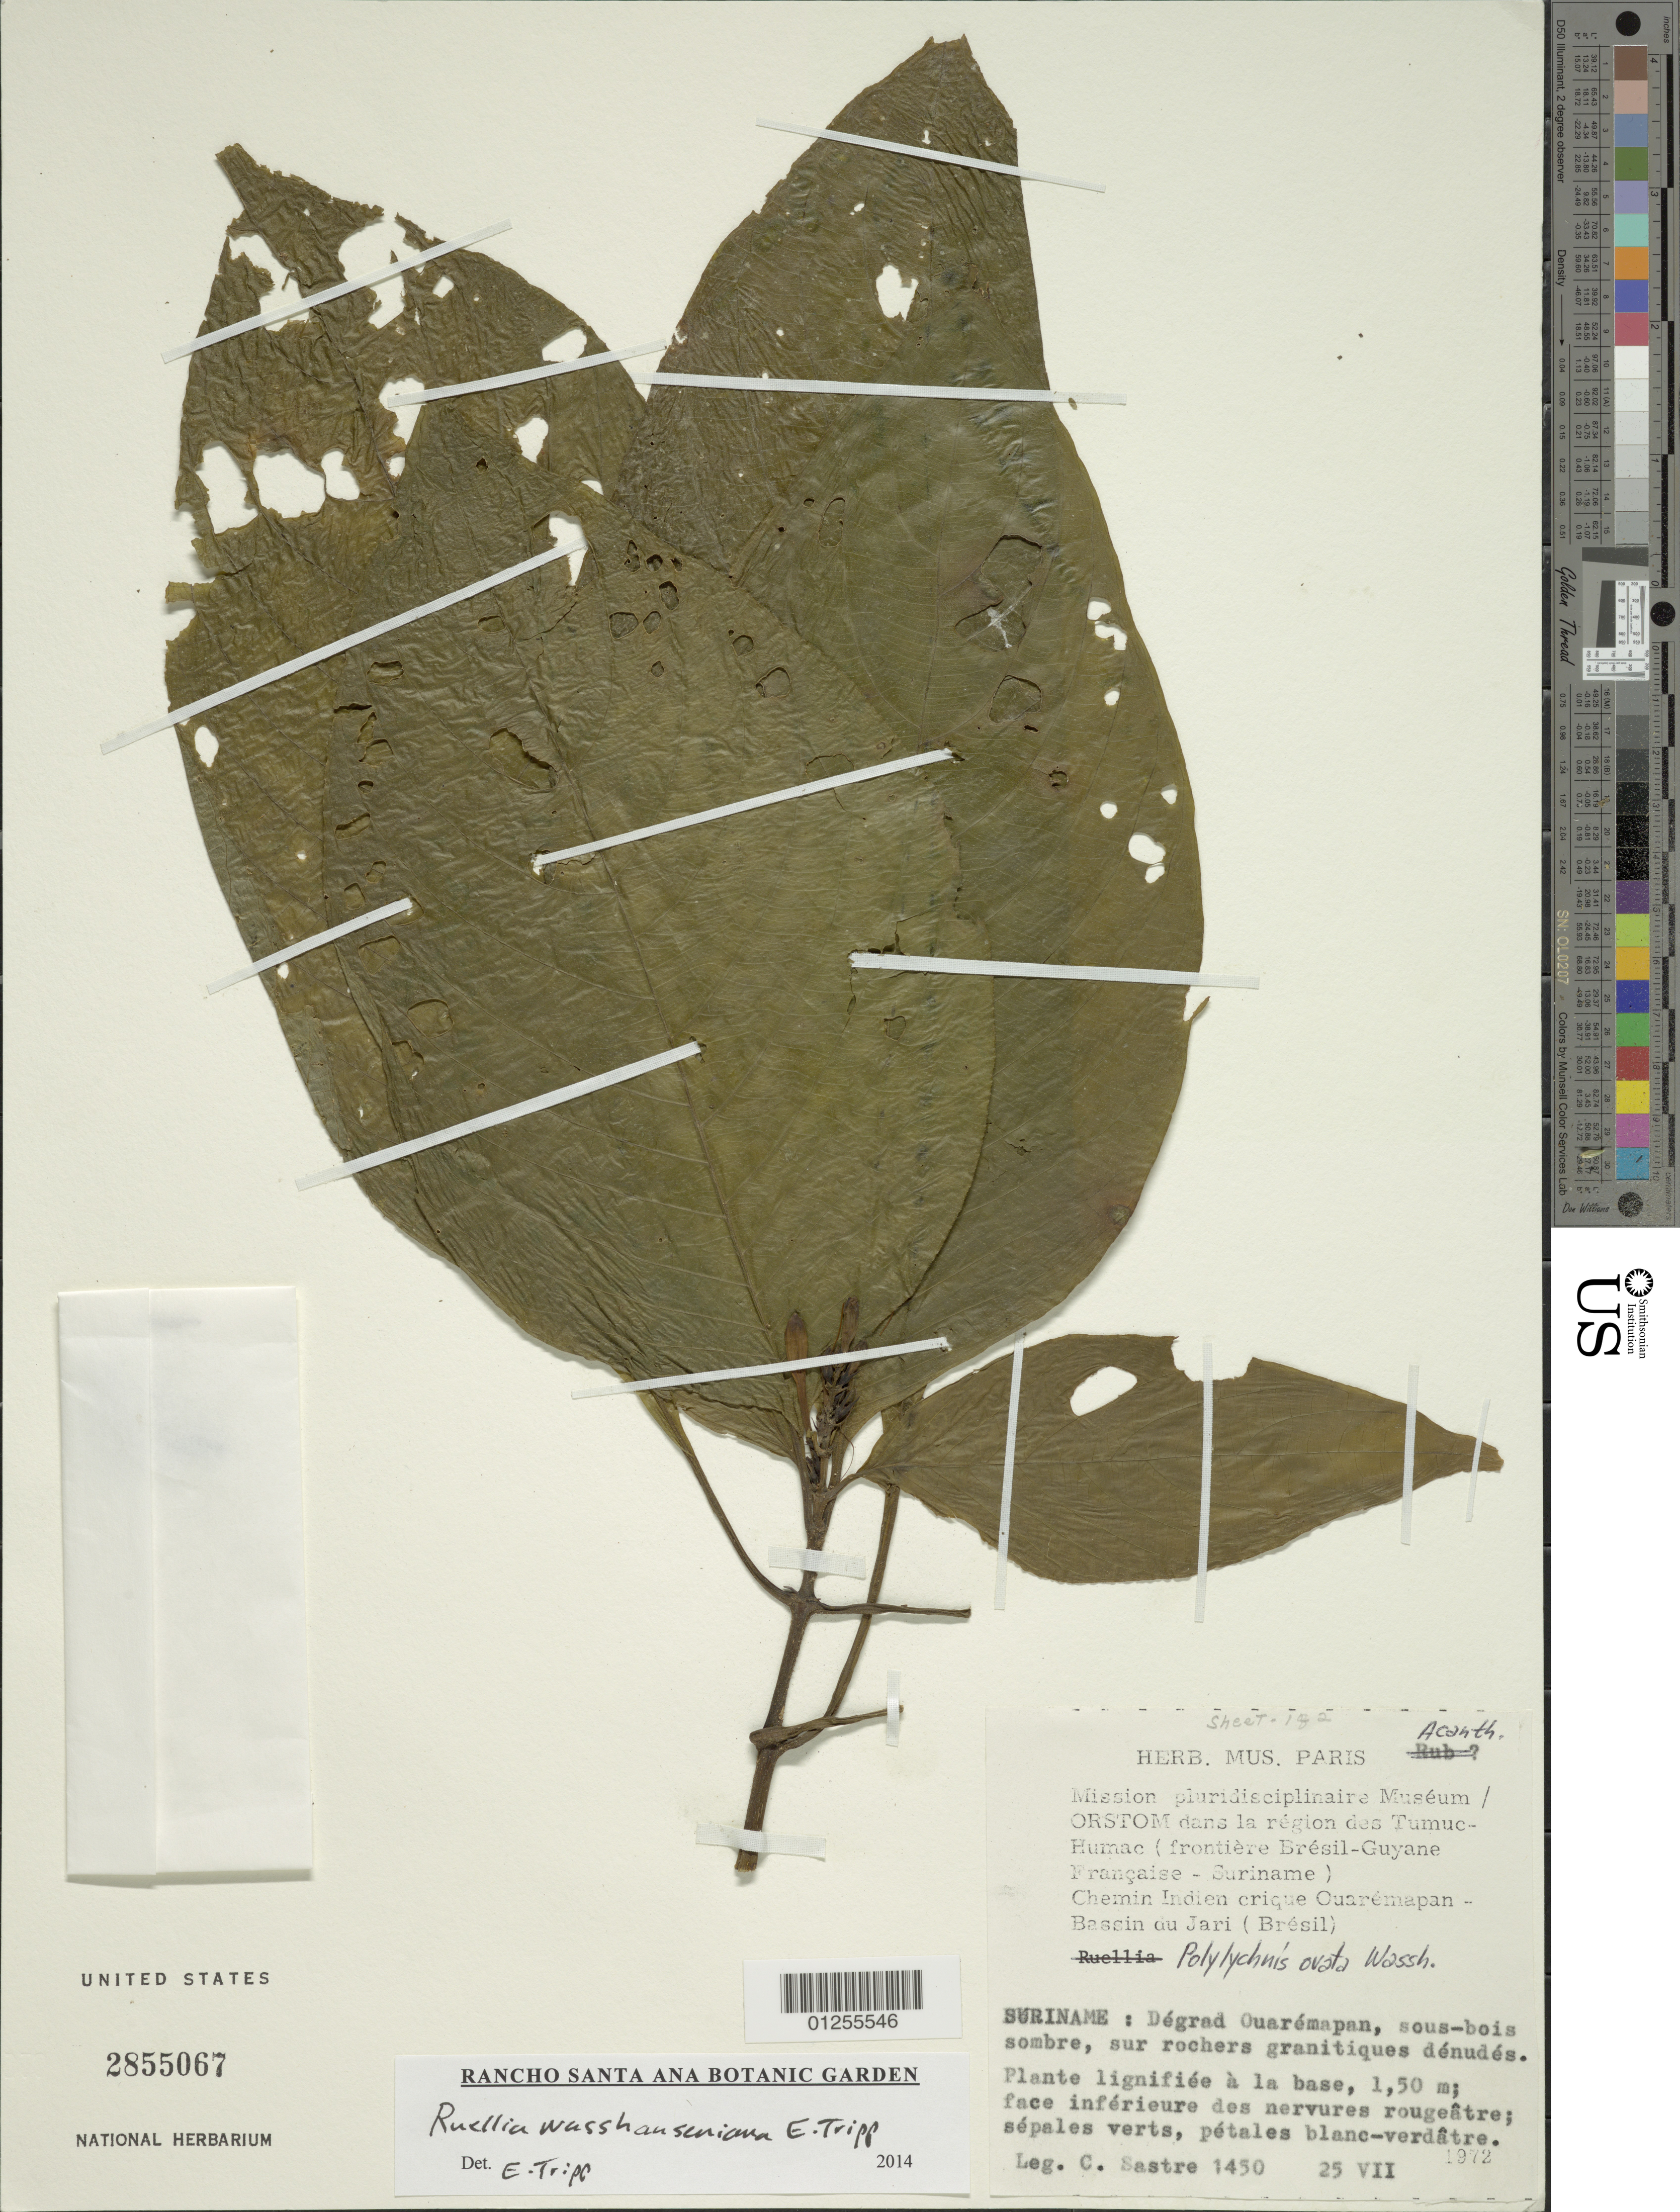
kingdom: Plantae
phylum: Tracheophyta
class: Magnoliopsida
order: Lamiales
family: Acanthaceae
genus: Ruellia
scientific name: Ruellia wasshauseniana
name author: E.A. Tripp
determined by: Tripp, Erin A.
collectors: C. H. L. Sastre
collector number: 1450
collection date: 1972-07-25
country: Suriname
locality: Degrad Ouaremapan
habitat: Sous-bois sombre, sur rochers granitiques denudes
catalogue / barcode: US 2855067